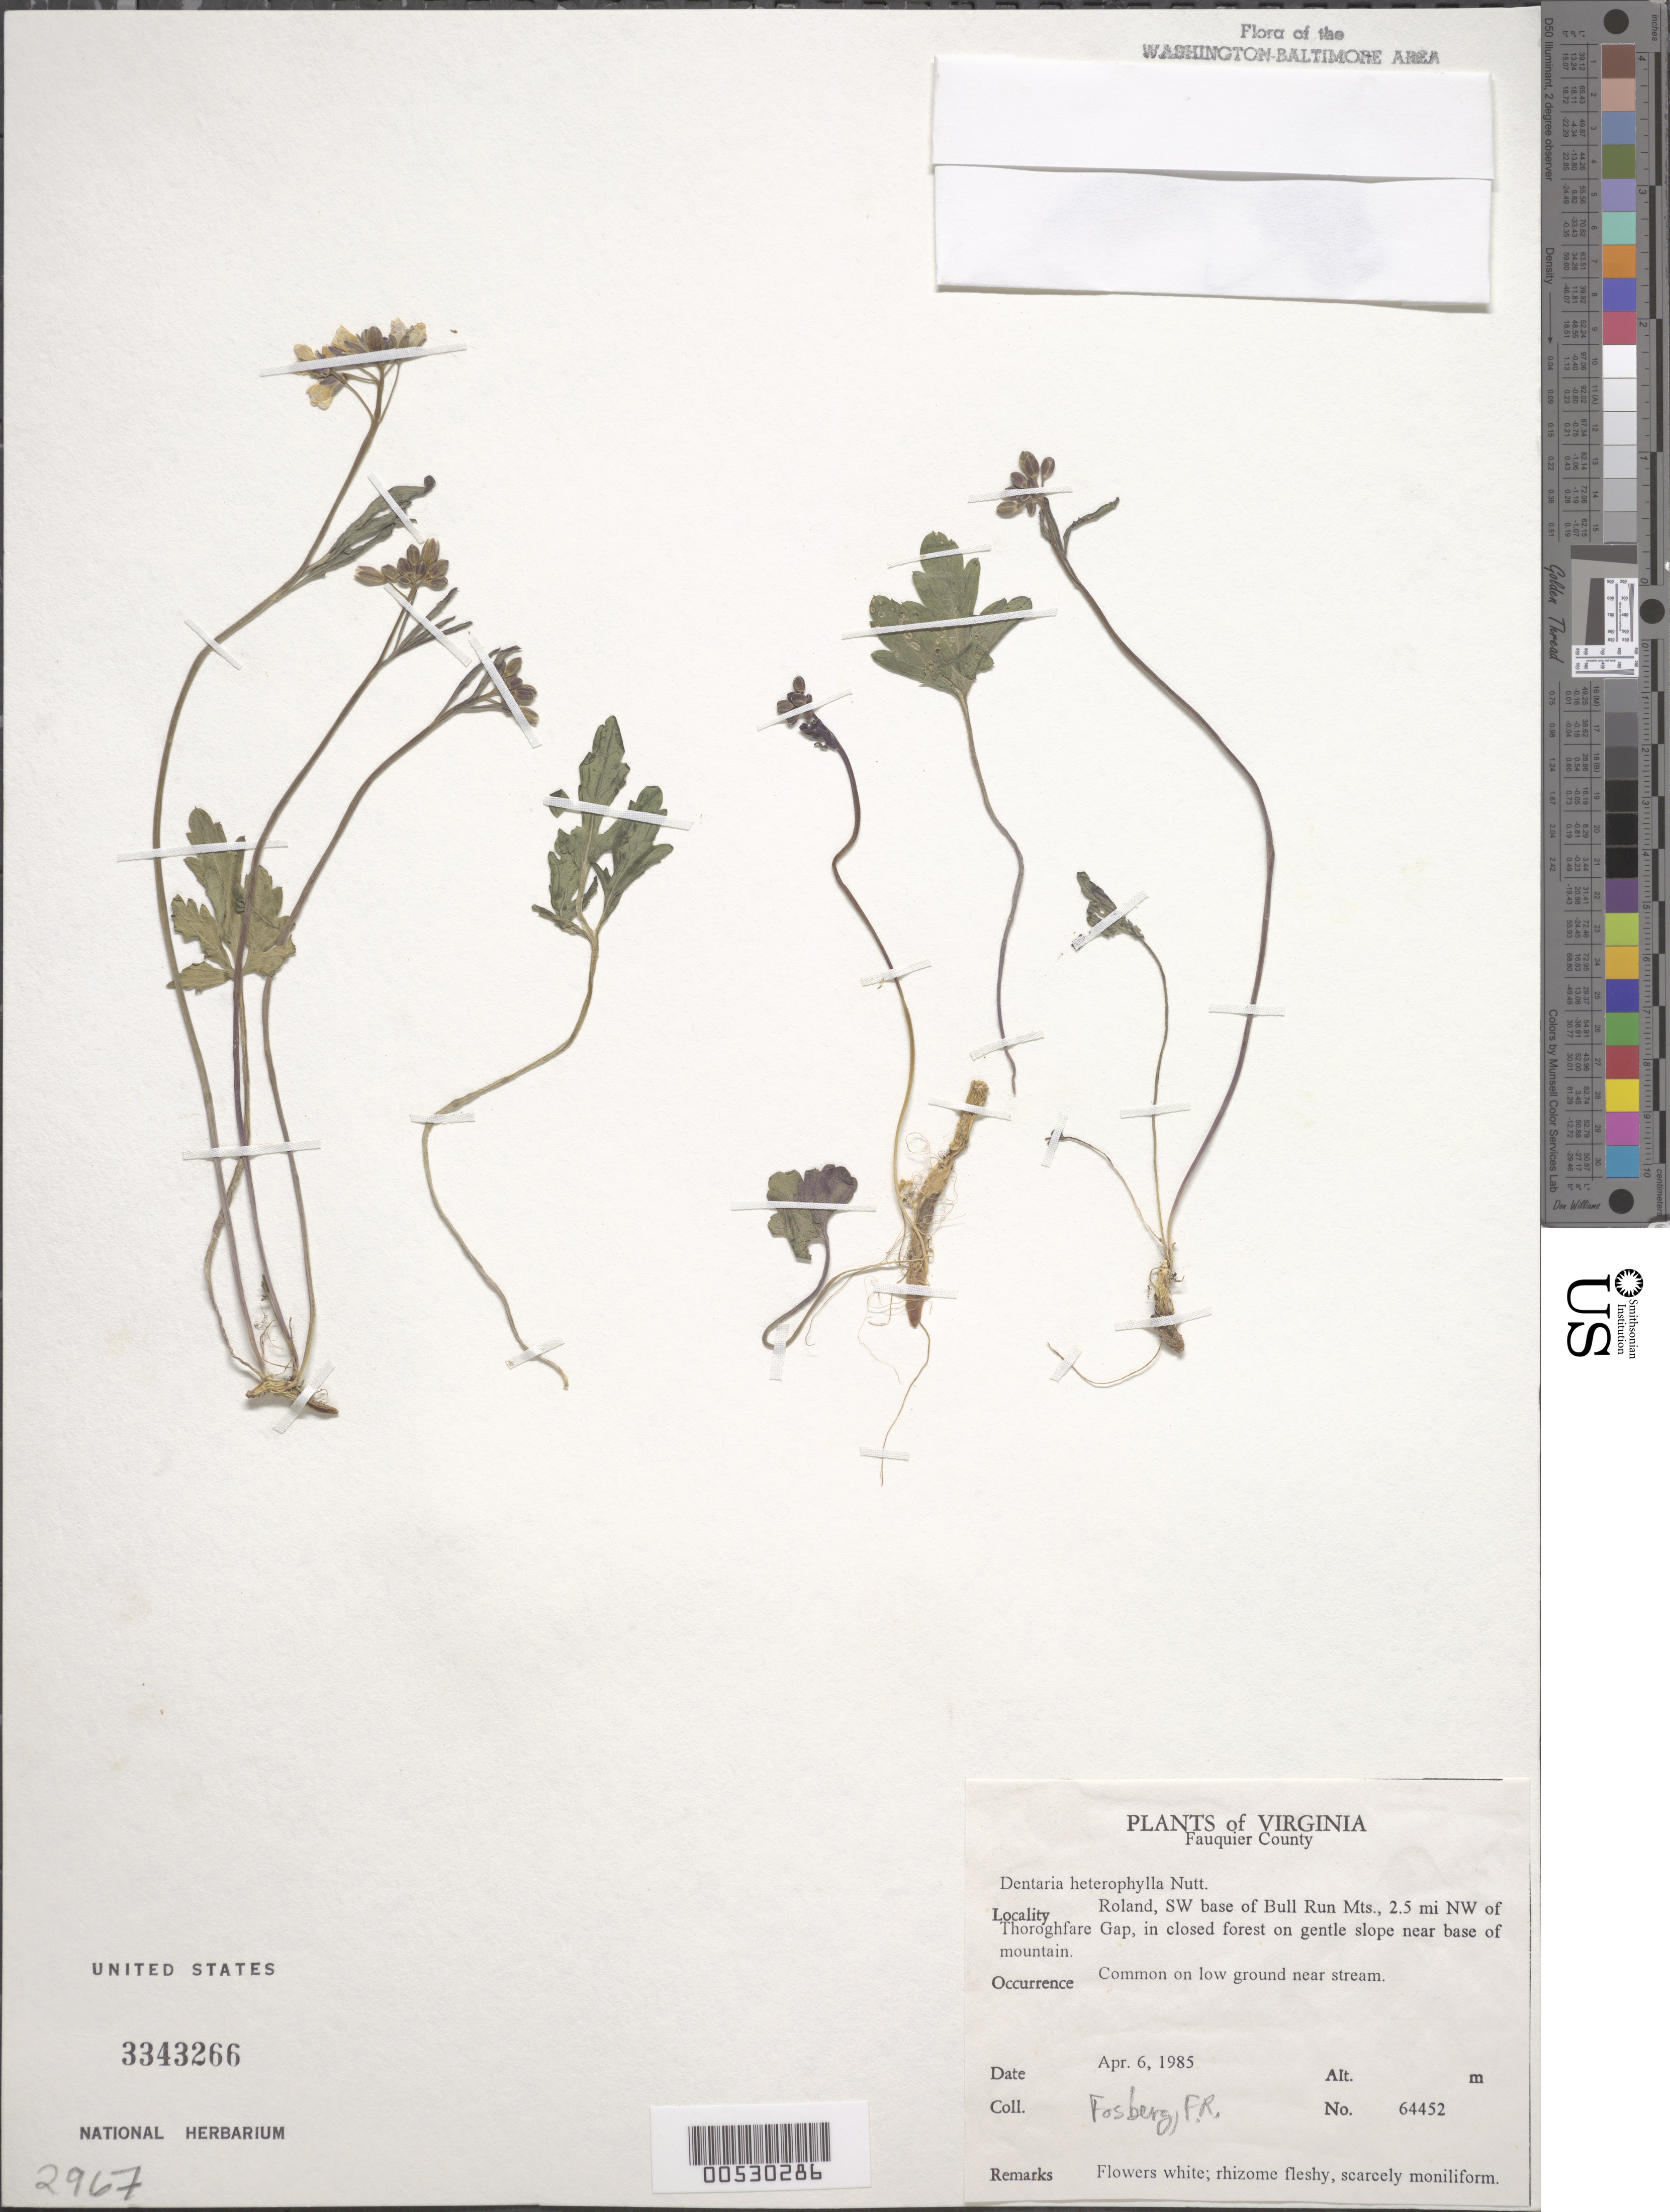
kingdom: Plantae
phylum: Tracheophyta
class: Magnoliopsida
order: Brassicales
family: Brassicaceae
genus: Cardamine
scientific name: Cardamine angustata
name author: O.E. Schulz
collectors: F. R. Fosberg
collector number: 64452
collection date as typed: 06 Apr 1985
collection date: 1985-04-06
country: United States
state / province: Virginia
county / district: Fauquier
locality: Roland, SW base of Bull Run Mts., NW of Thoroughfare Gap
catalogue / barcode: US 3343266